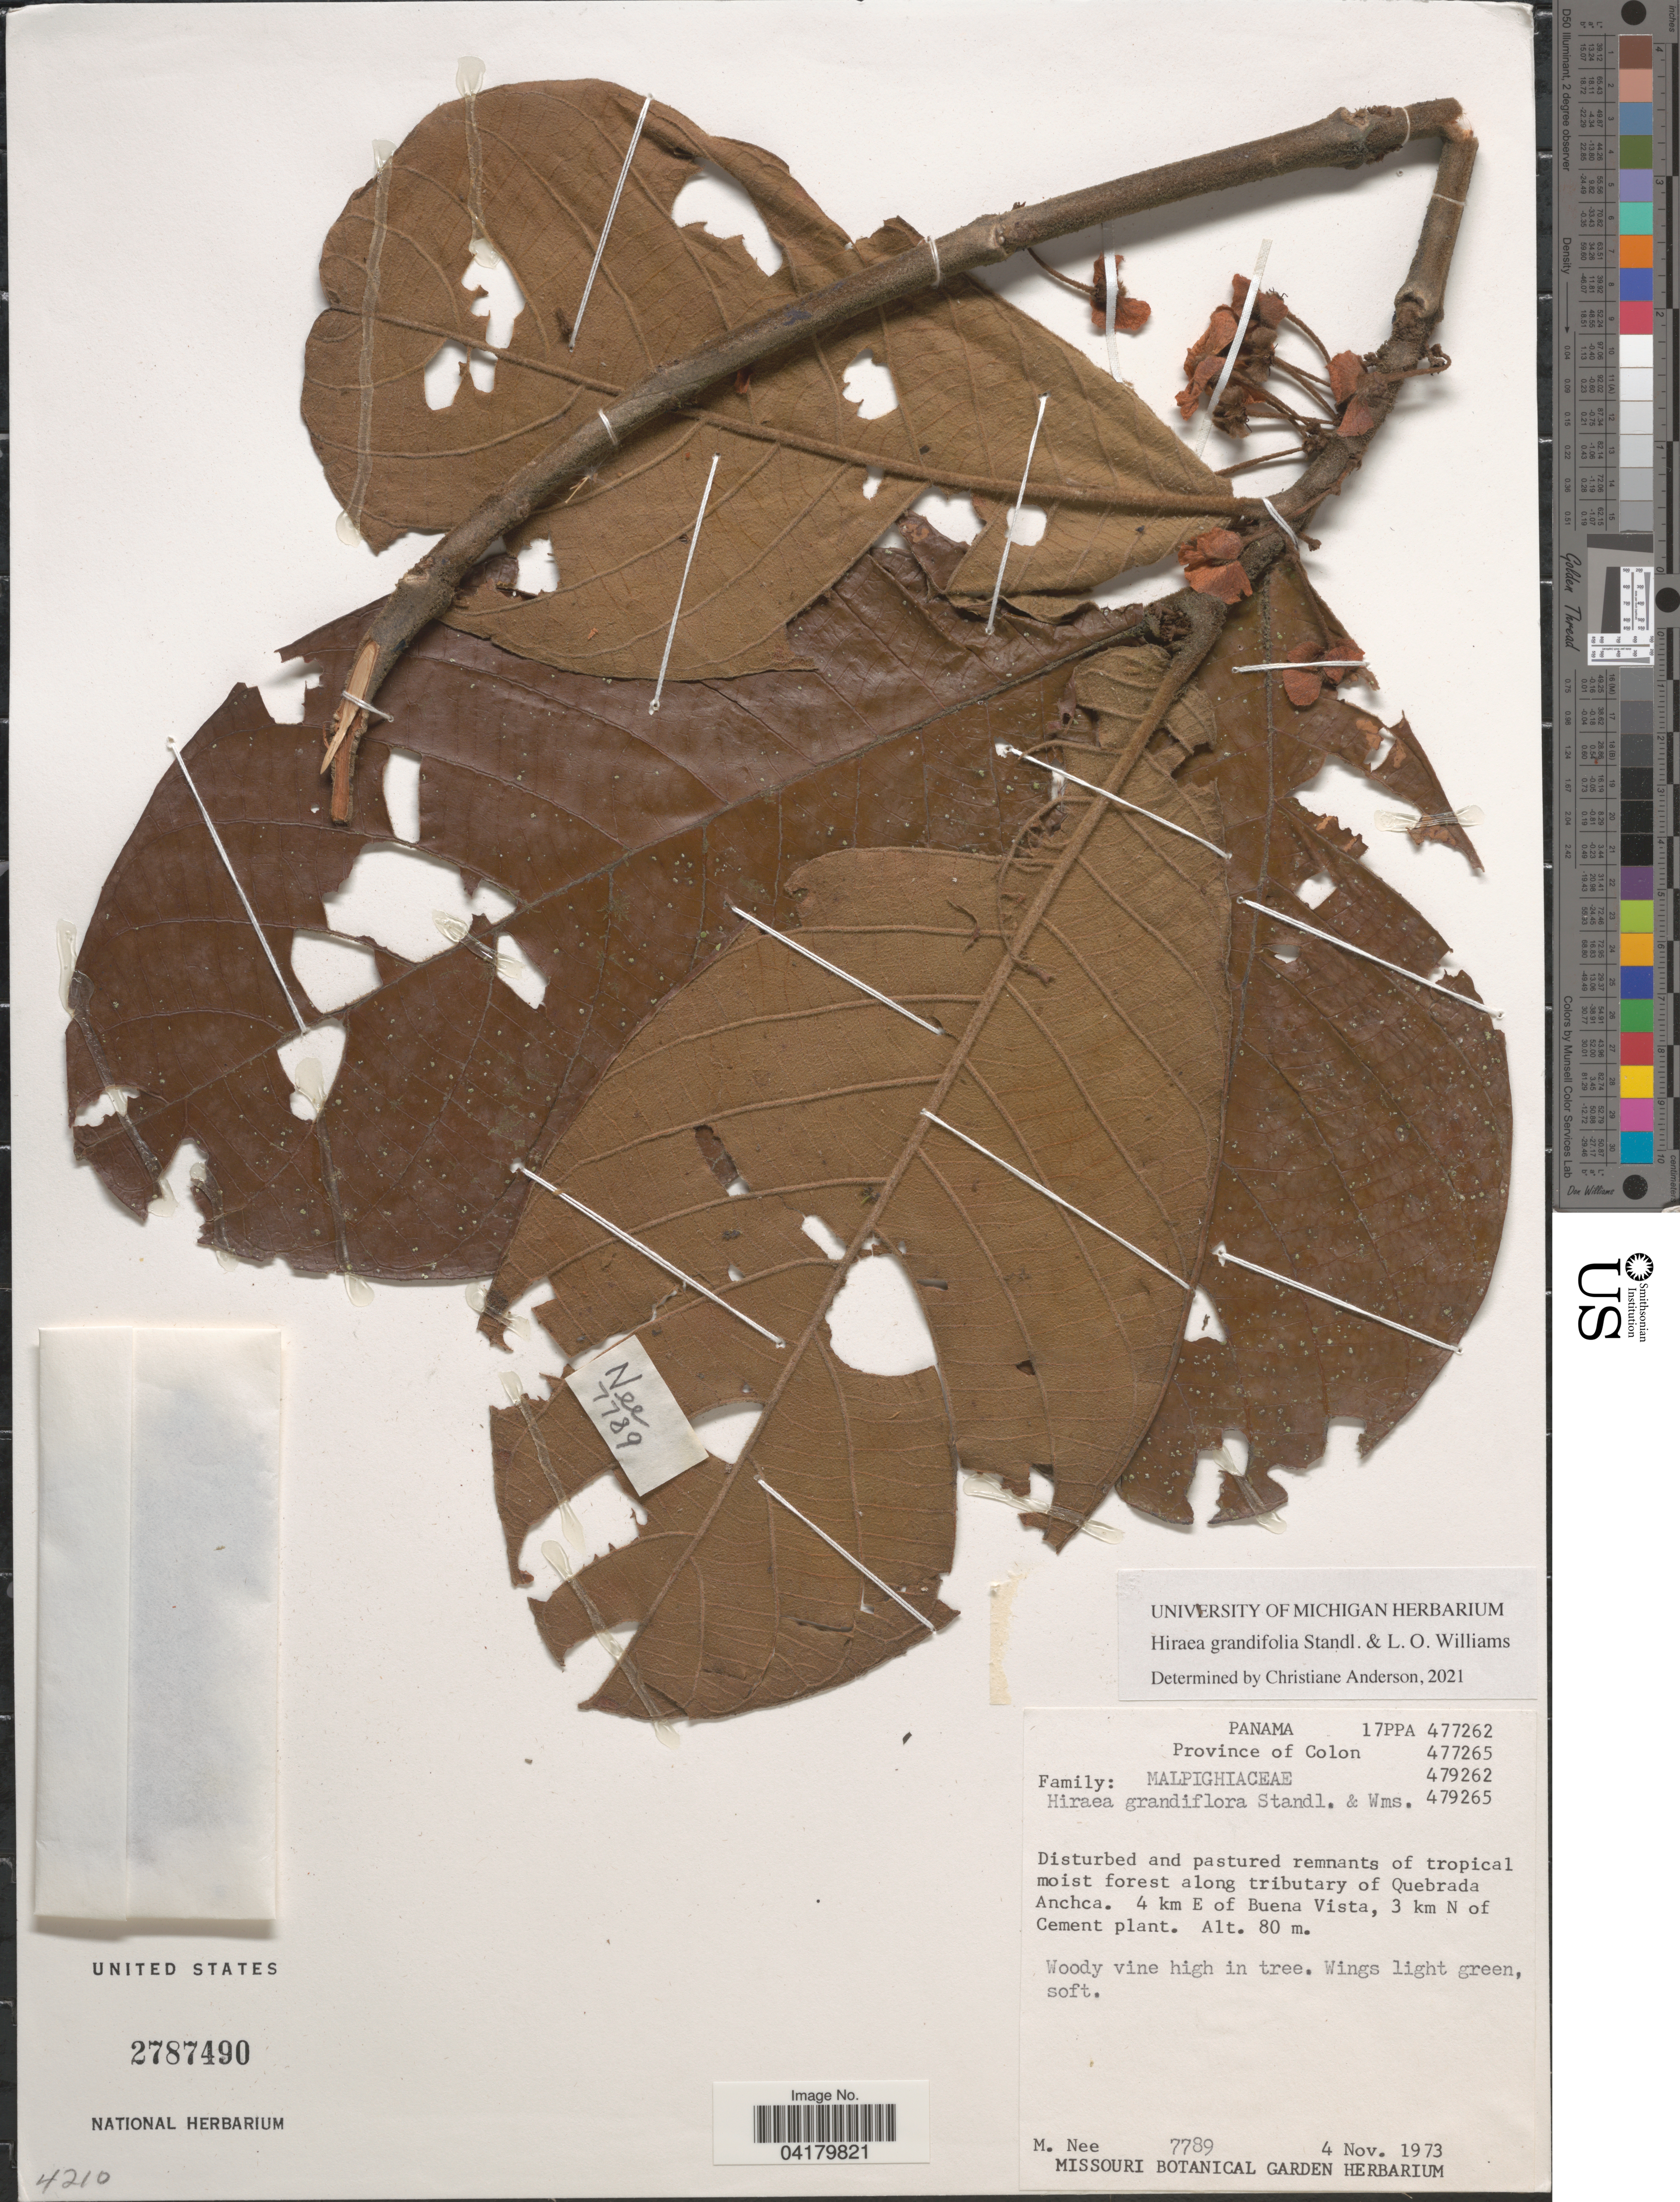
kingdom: Plantae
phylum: Tracheophyta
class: Magnoliopsida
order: Malpighiales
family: Malpighiaceae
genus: Hiraea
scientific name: Hiraea grandifolia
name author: Standl. & L.O. Williams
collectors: M. Nee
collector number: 7789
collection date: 1973-11-04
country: Panama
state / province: Colón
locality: Disturbed and pastured remnants of tropical moist forest along tributary of Quebrada Anchca. 4 km E of Buena Vista, 3 km N of Cement plant.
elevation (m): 80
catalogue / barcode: US 2787490